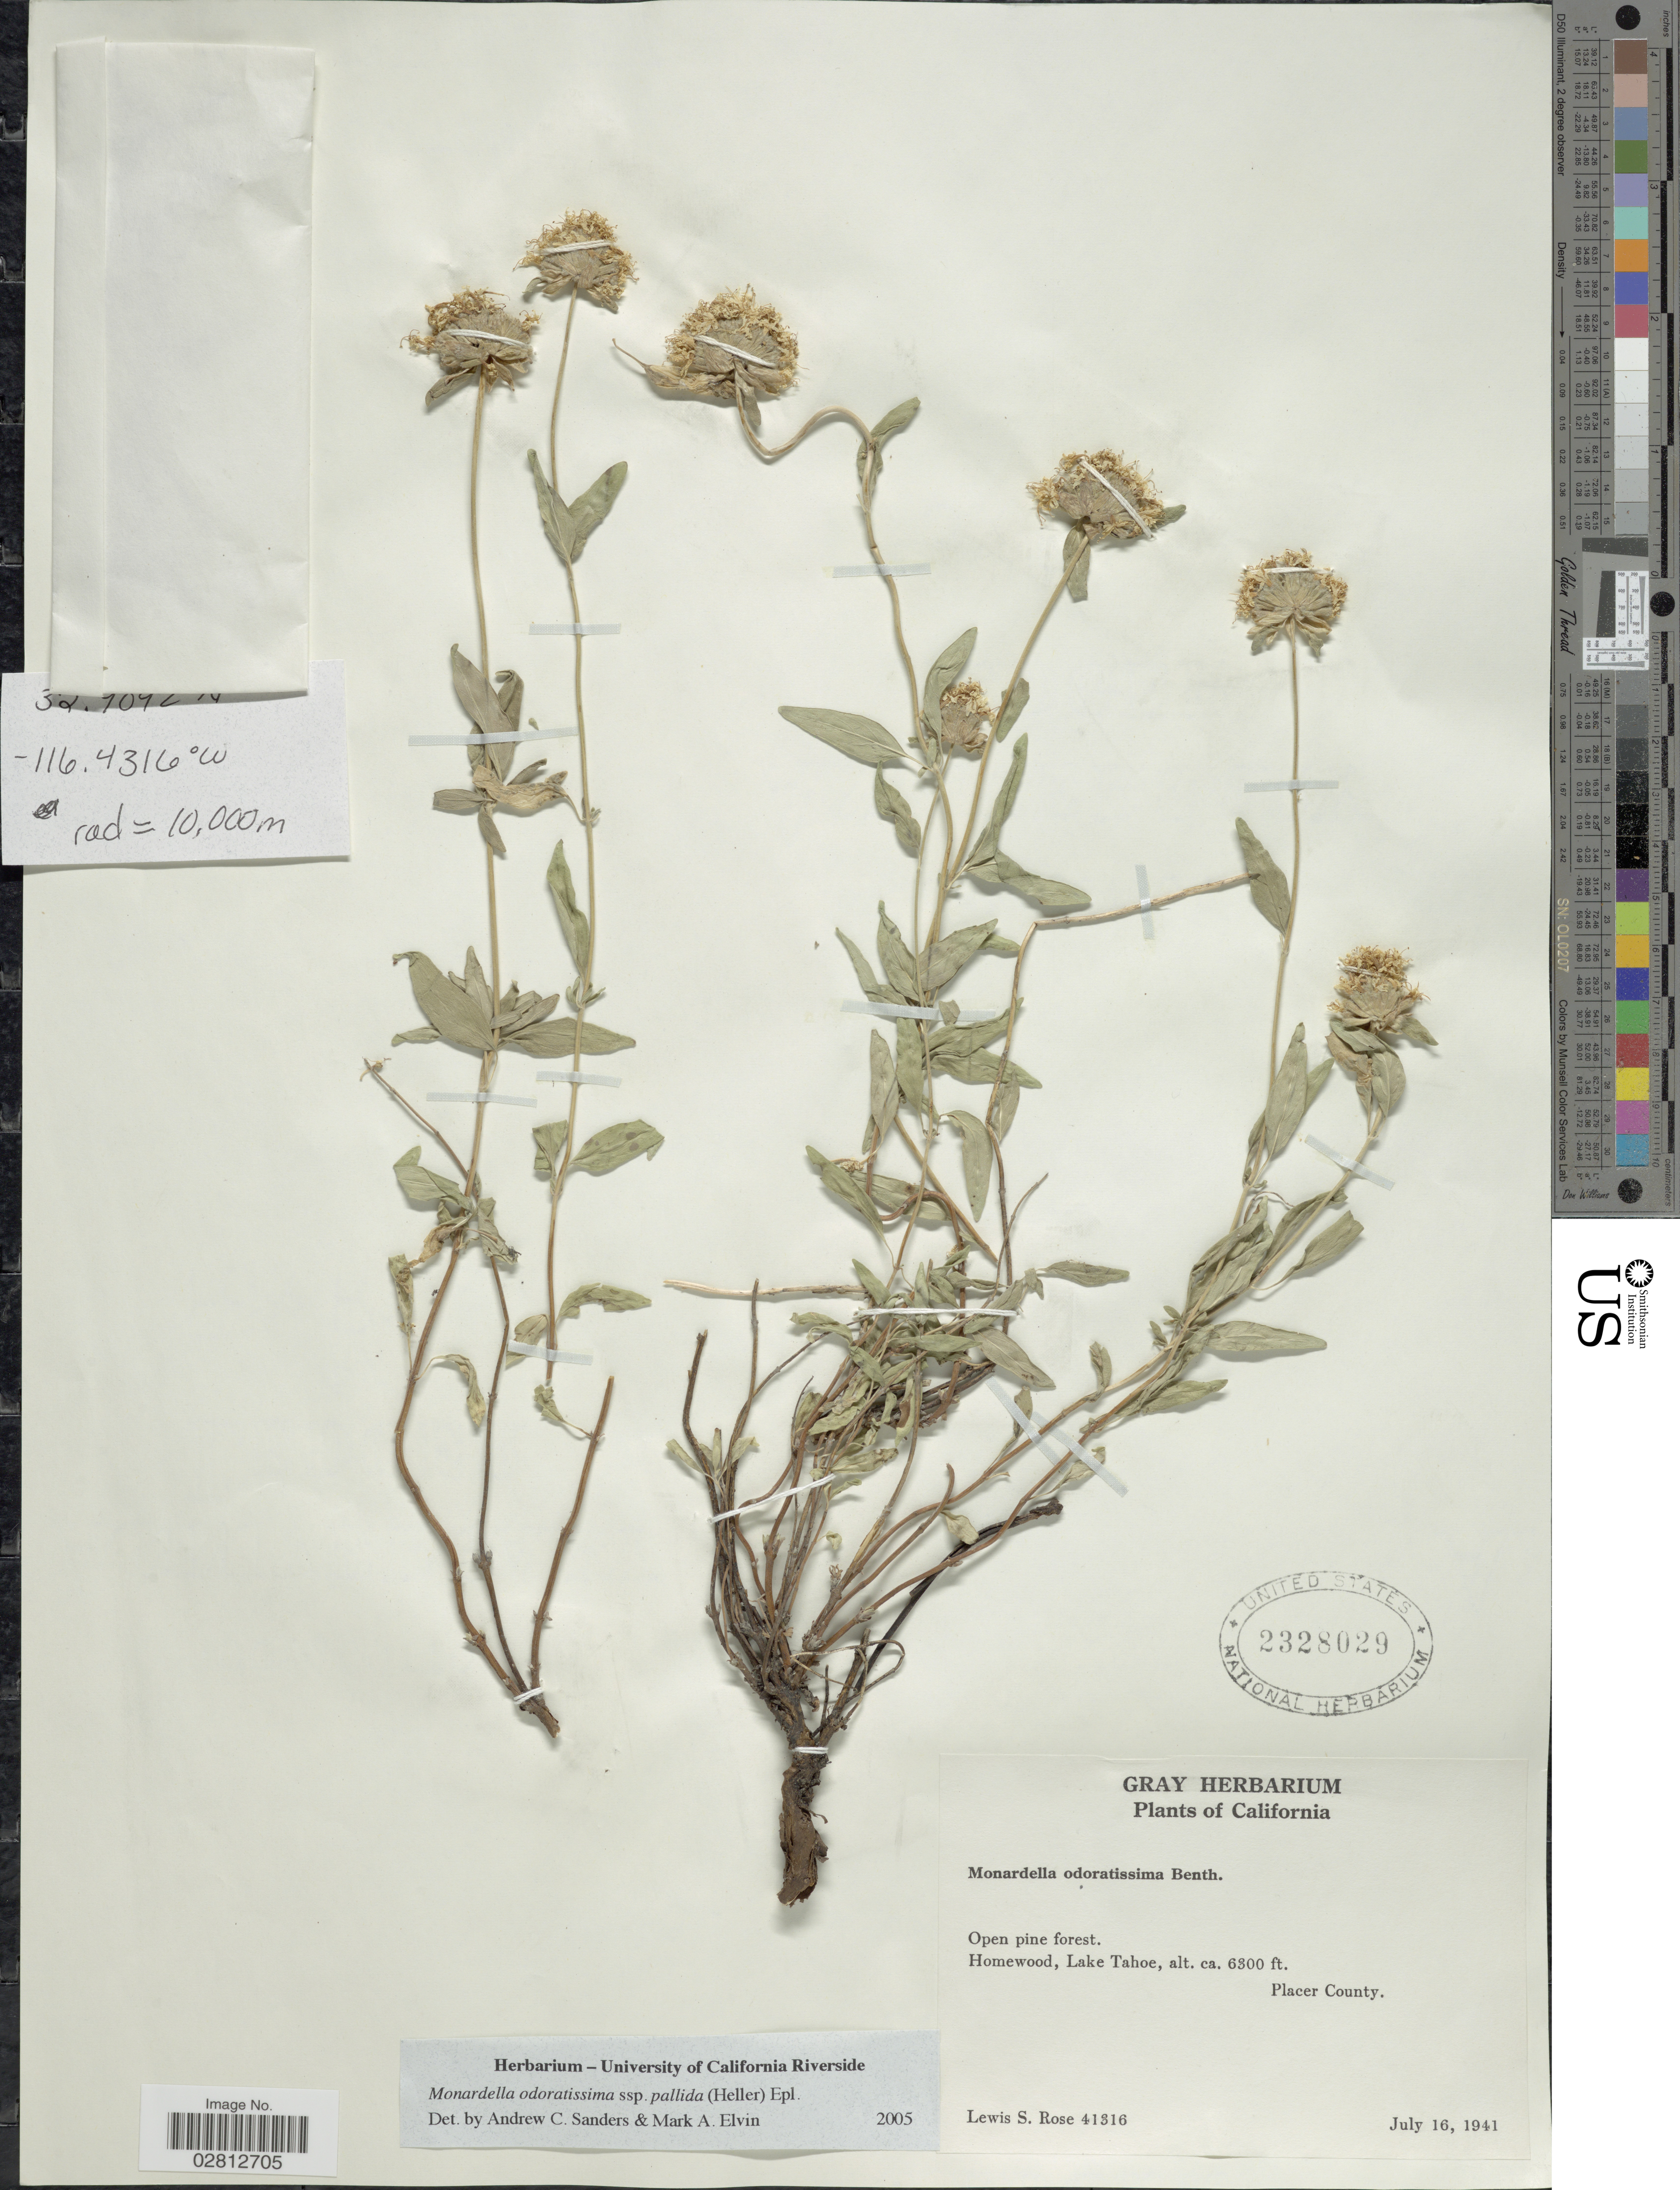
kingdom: Plantae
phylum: Tracheophyta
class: Magnoliopsida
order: Lamiales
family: Lamiaceae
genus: Monardella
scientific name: Monardella odoratissima subsp. pallida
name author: (A. Heller) Epling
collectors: L. S. Rose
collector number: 41316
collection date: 1941-07-16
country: United States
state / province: California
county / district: Placer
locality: Homewood, Lake Tahoe, Placer County.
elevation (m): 1920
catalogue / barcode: US 2328029